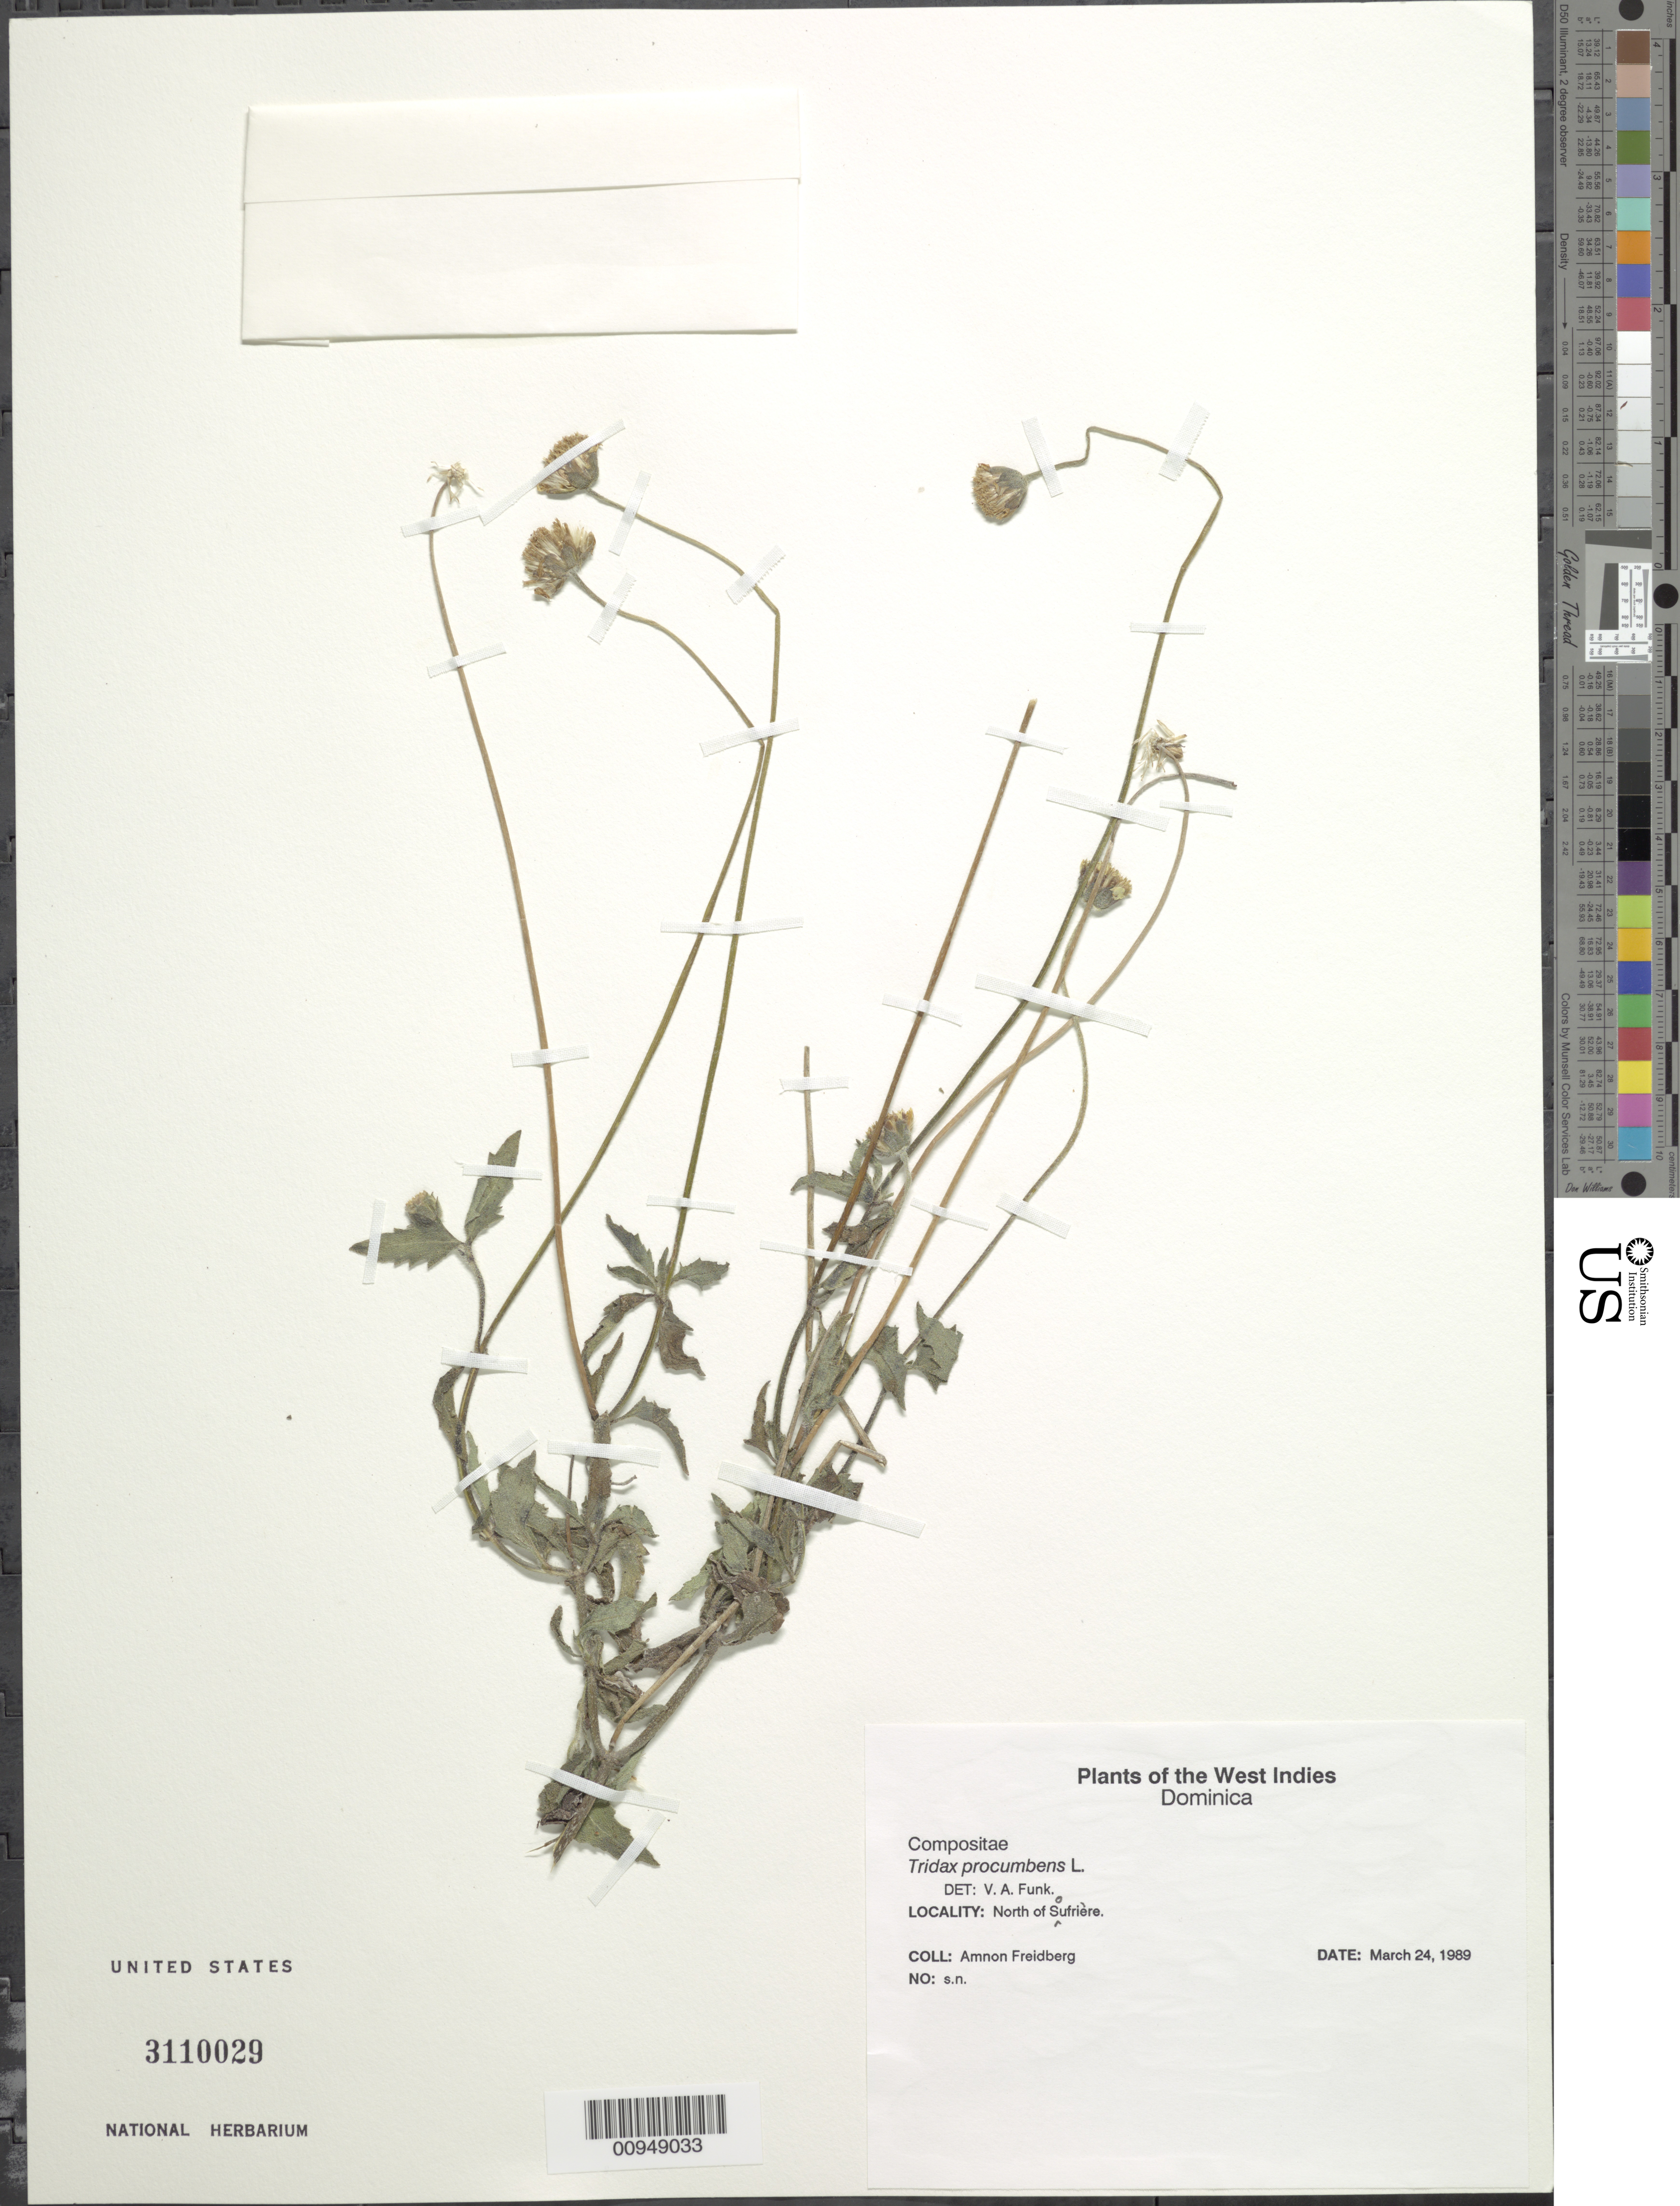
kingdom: Plantae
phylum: Tracheophyta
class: Magnoliopsida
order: Asterales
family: Asteraceae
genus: Tridax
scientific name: Tridax procumbens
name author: L.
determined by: Funk, Vicki A., (BOT), Smithsonian Institution - National Museum of Natural History (UNITED STATES)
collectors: A. Freidberg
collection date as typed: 24 Mar 1989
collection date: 1989-03-24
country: Dominica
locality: North of Soufrière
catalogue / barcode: US 3110029